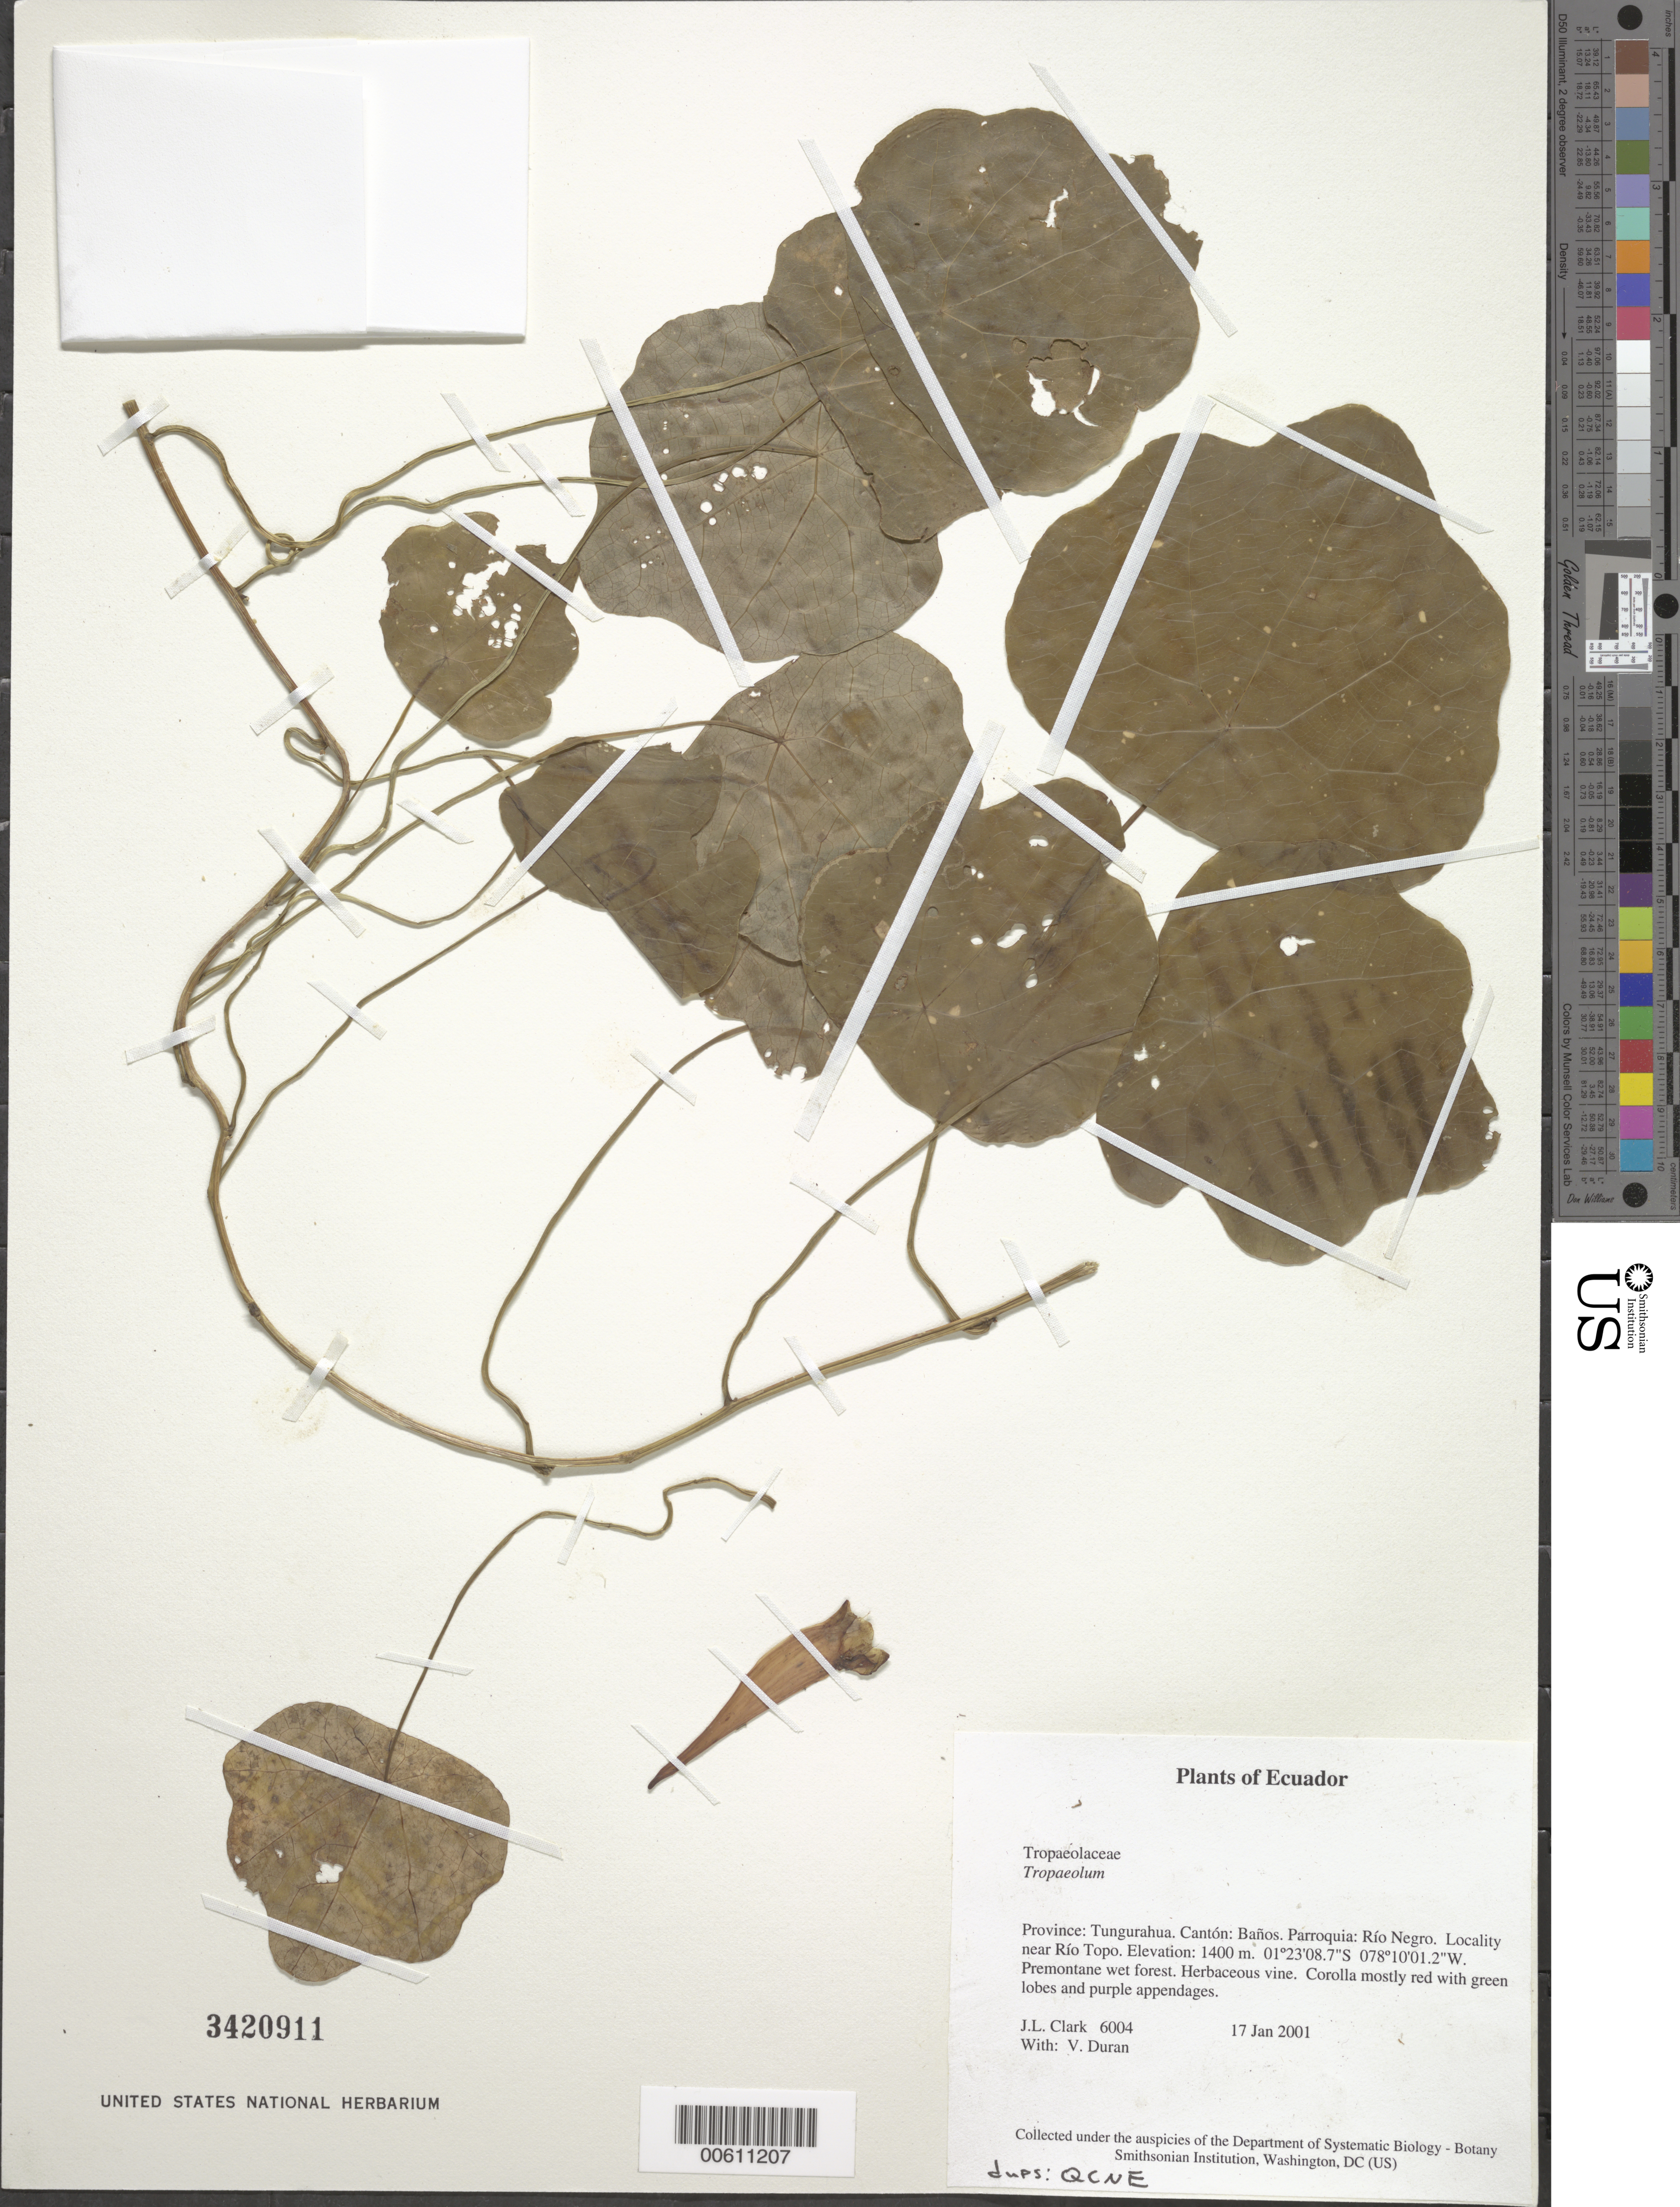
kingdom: Plantae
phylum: Tracheophyta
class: Magnoliopsida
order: Brassicales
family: Tropaeolaceae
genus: Tropaeolum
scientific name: Tropaeolum sp.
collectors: J. L. Clark & V. Duran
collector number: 6004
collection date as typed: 17 Jan 2001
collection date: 2001-01-17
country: Ecuador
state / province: Tungurahua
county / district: Baños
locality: Parroquia: Río Negro. LoCality near Río Topo.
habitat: Premontane wet forest.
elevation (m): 1400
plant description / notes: QCNE, US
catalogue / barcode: US 3420911